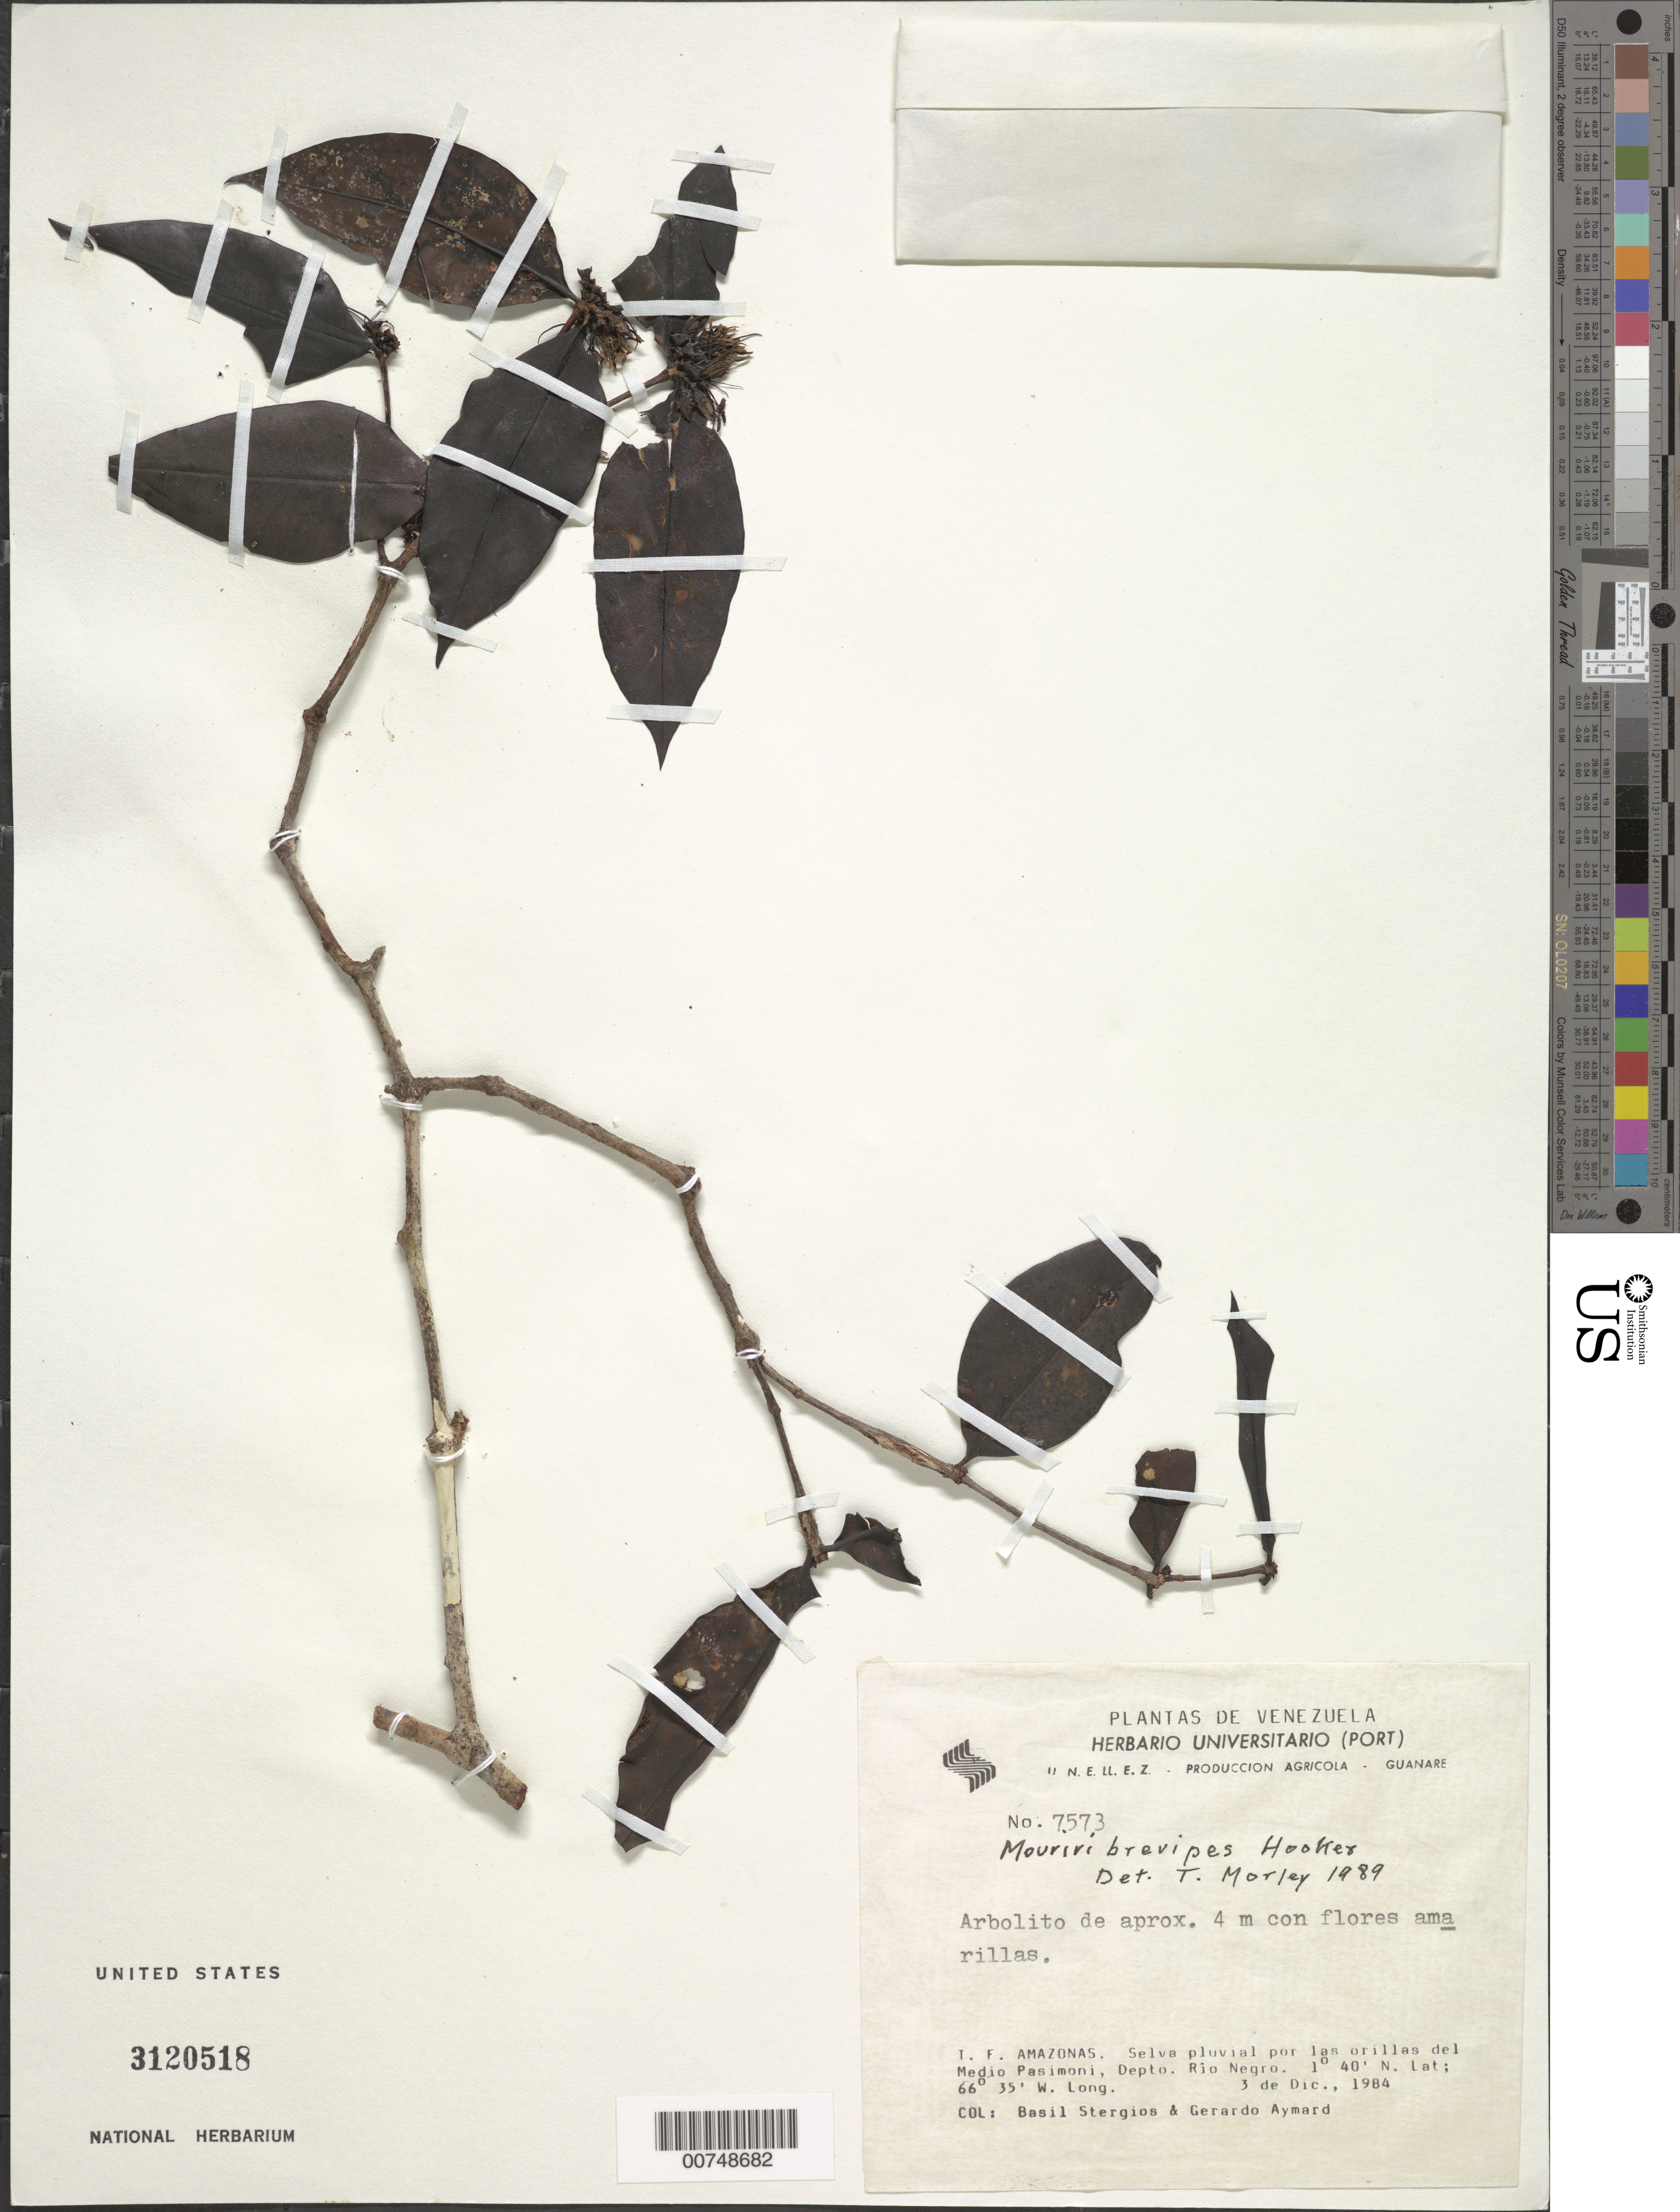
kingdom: Plantae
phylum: Tracheophyta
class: Magnoliopsida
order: Myrtales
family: Melastomataceae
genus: Mouriri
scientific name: Mouriri brevipes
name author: Gardner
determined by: Morley, T.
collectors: B. G. Stergios & G. A. Aymard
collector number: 7573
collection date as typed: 3-Dec-84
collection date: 1984-12-03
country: Venezuela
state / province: Amazonas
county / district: Río Negro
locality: Pasimoni, orillas del medio rio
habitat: Selva pluvial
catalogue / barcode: US 3120518